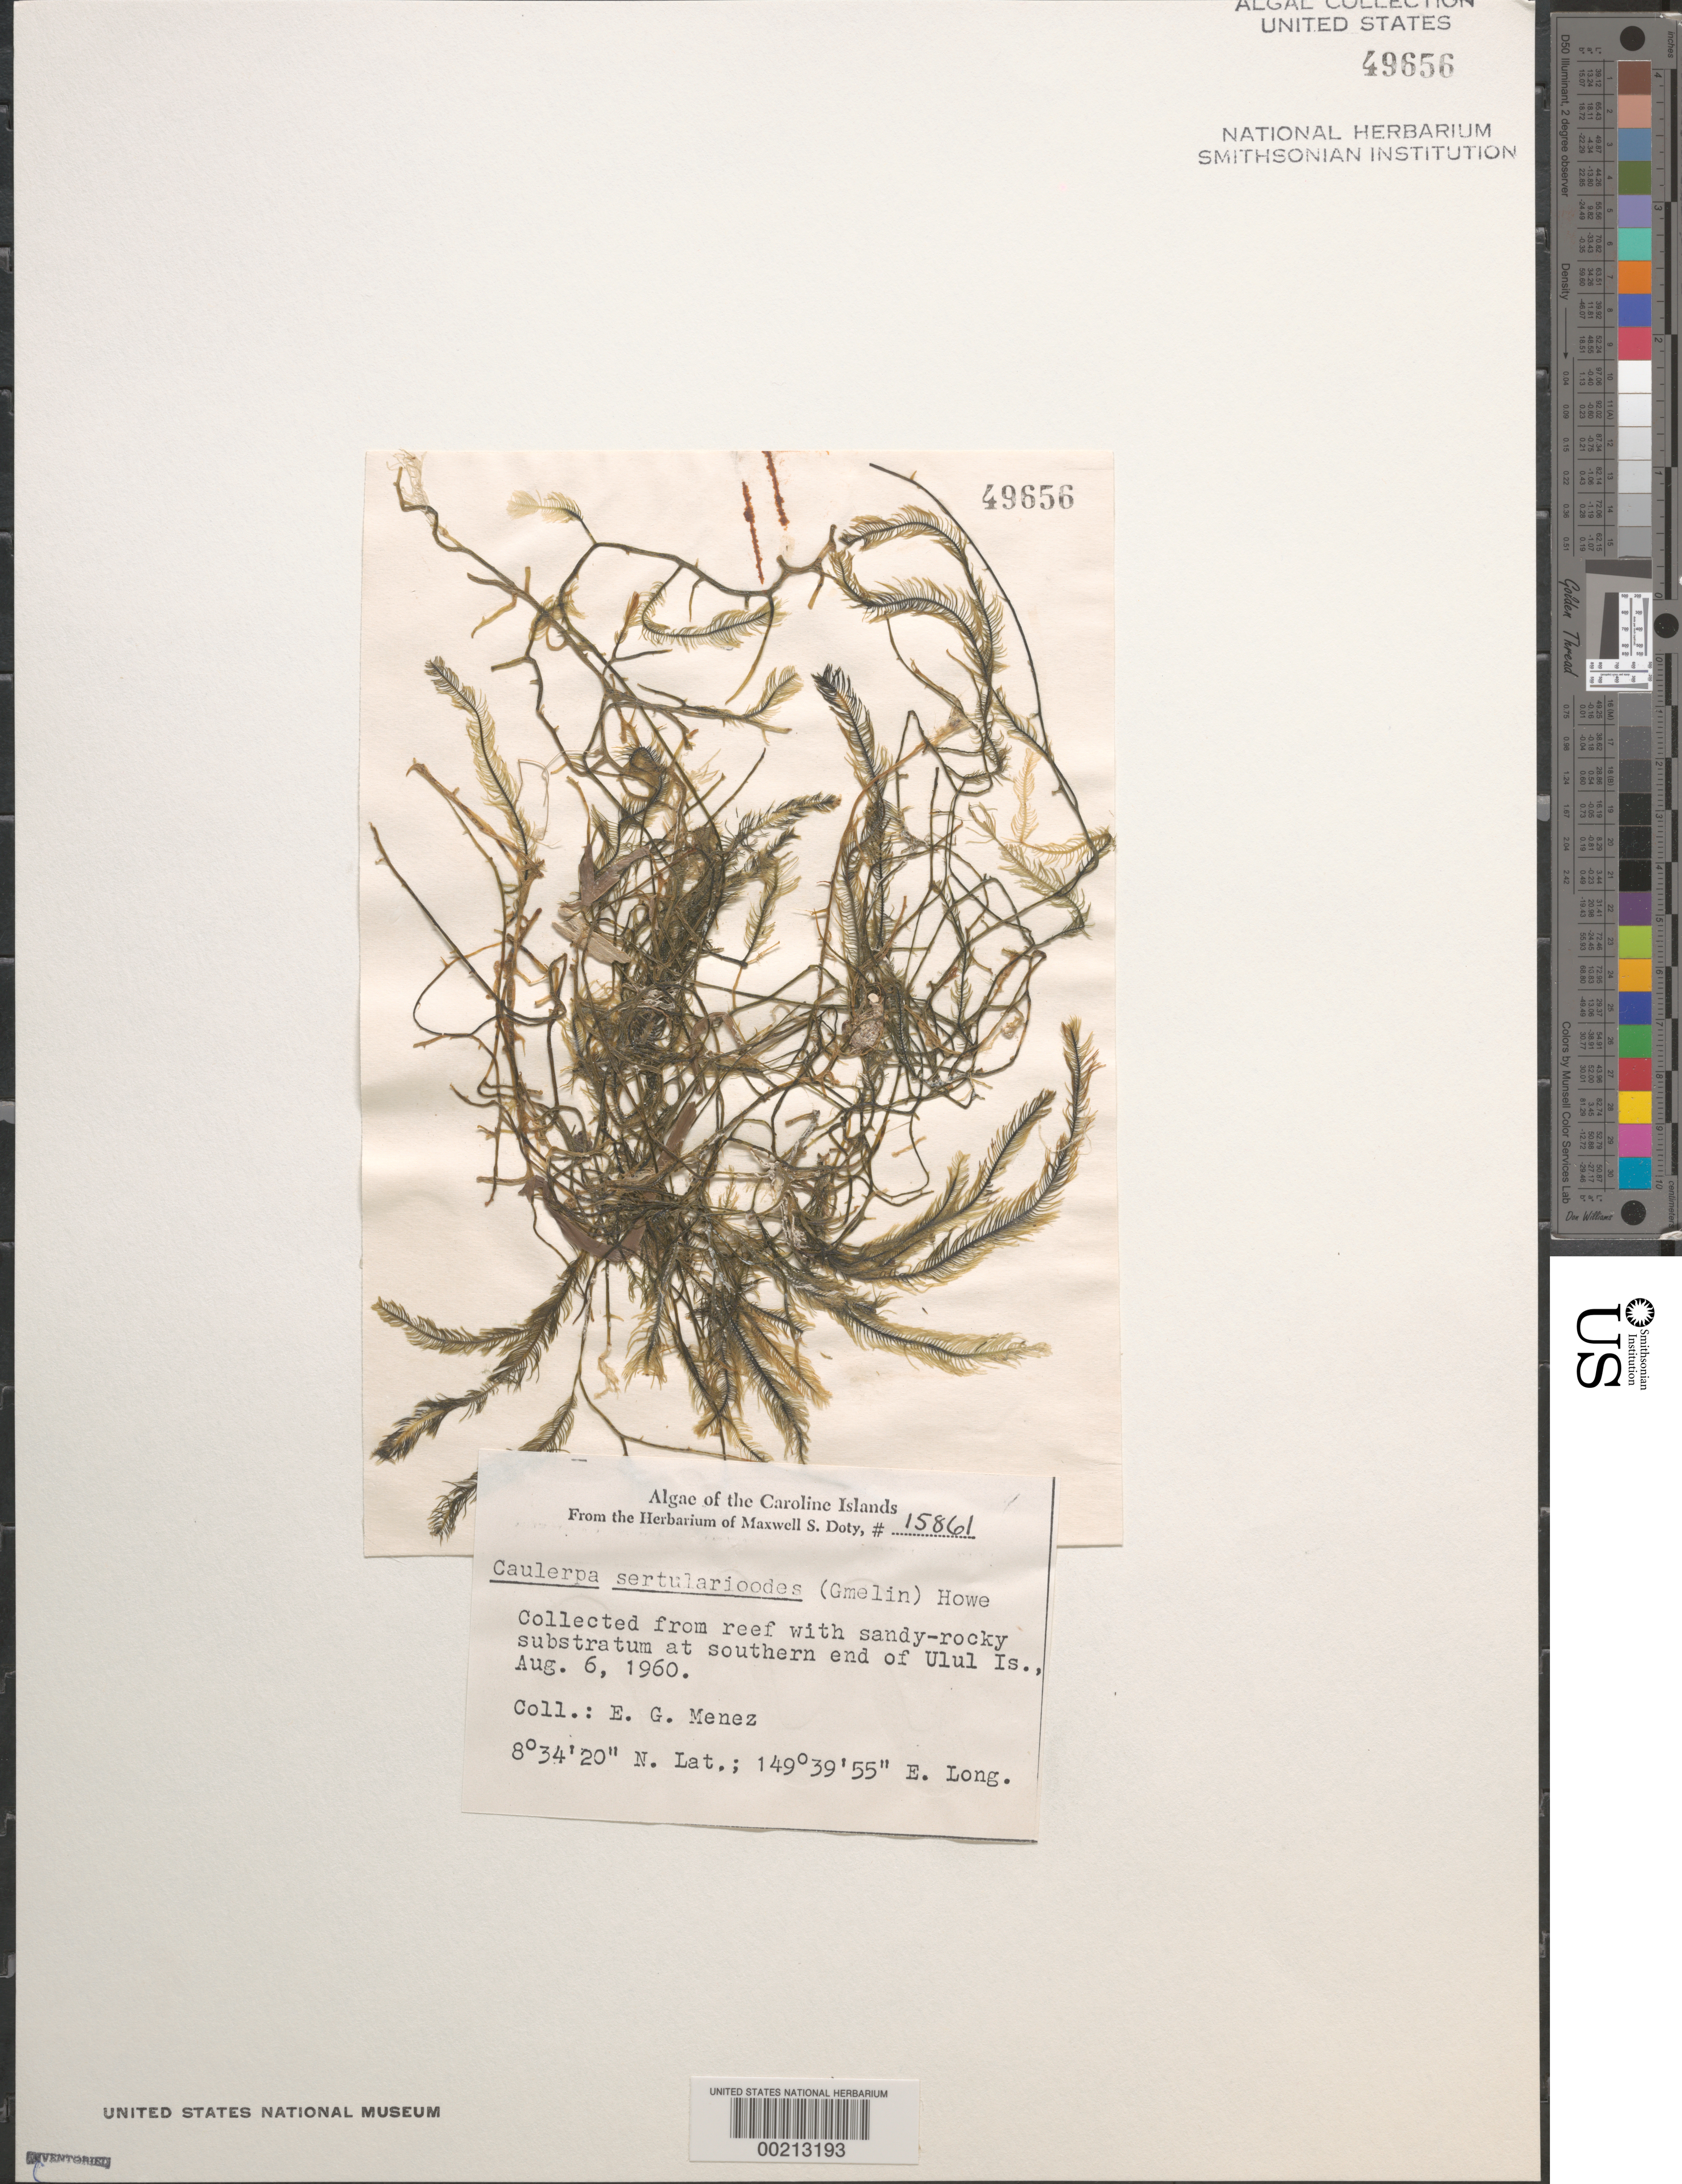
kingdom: Plantae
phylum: Chlorophyta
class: Ulvophyceae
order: Bryopsidales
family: Caulerpaceae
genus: Caulerpa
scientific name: Caulerpa sertularioides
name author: (S.G. Gmel.) M. Howe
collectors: Meñez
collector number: MSD 15861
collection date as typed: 06 Aug 1960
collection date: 1960-08-06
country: Micronesia, Federated States of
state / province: Truk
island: Namonuito Atoll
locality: Ulal Islet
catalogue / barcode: US 49656